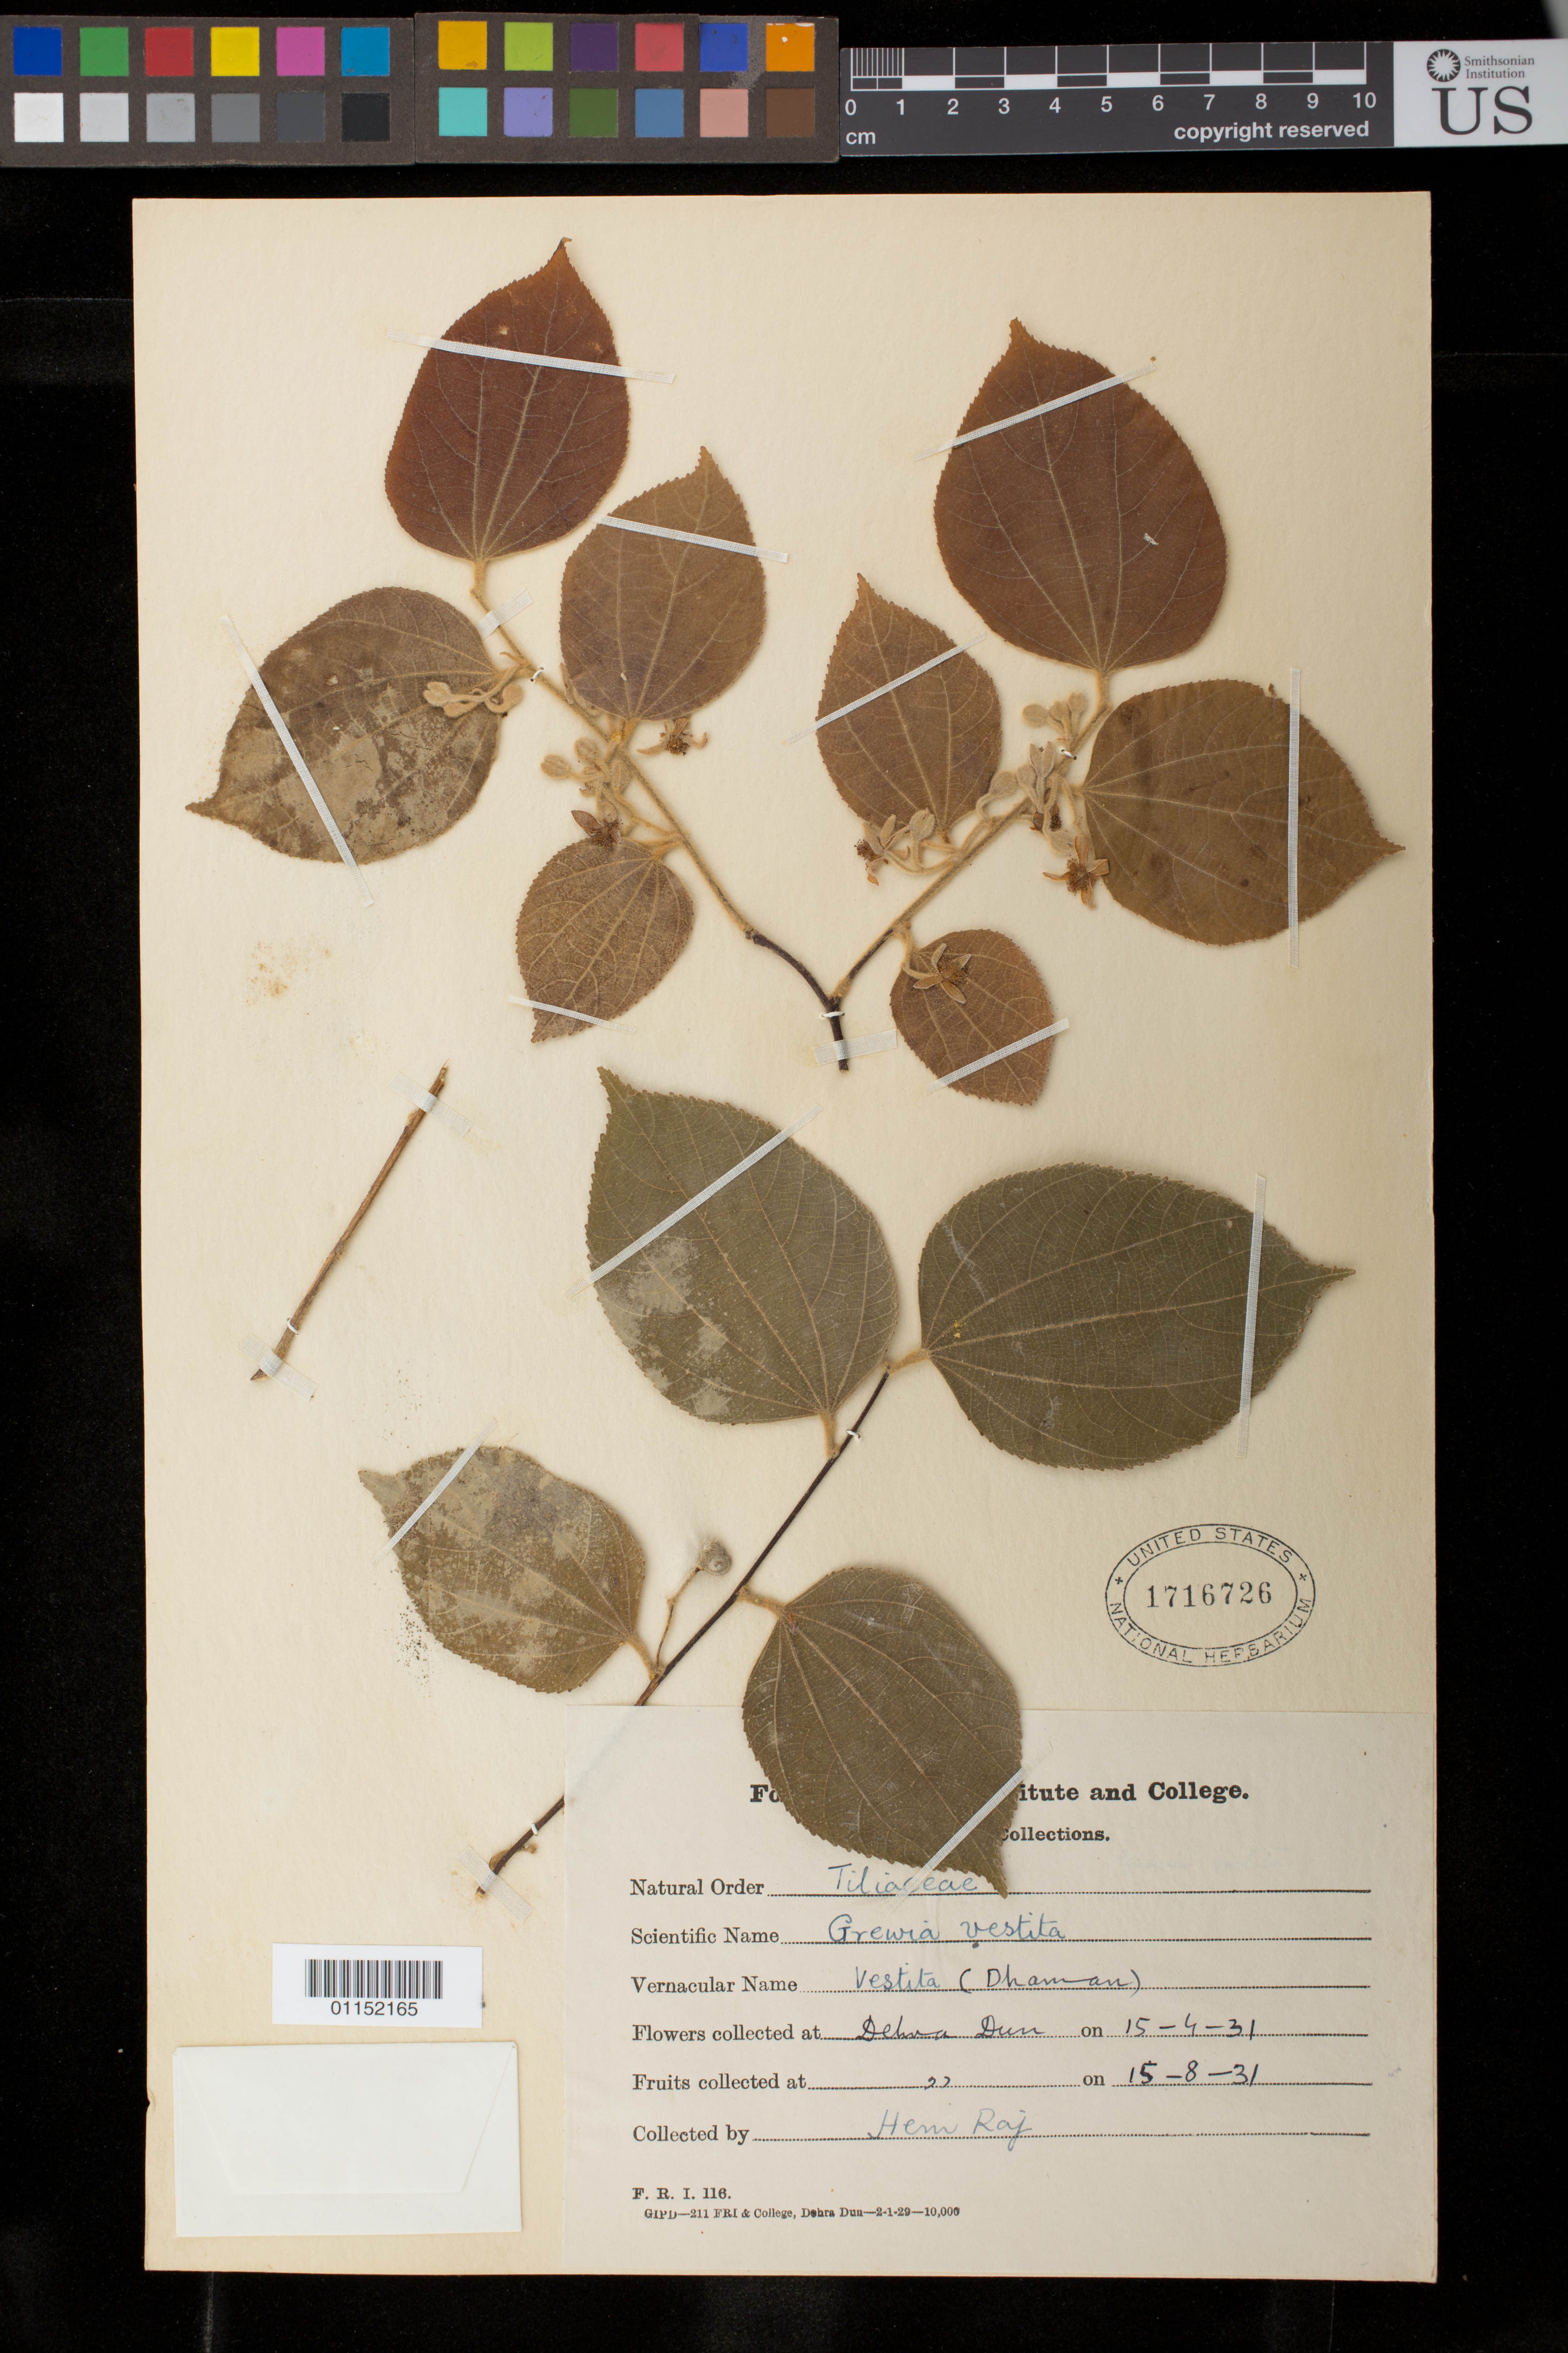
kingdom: Plantae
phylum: Tracheophyta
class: Magnoliopsida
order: Malvales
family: Malvaceae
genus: Grewia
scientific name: Grewia vestita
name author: Wall.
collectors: H. Raj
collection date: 1931-04-15,1931-08-15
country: India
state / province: Uttarakhand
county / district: Dehradun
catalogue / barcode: US 1716726